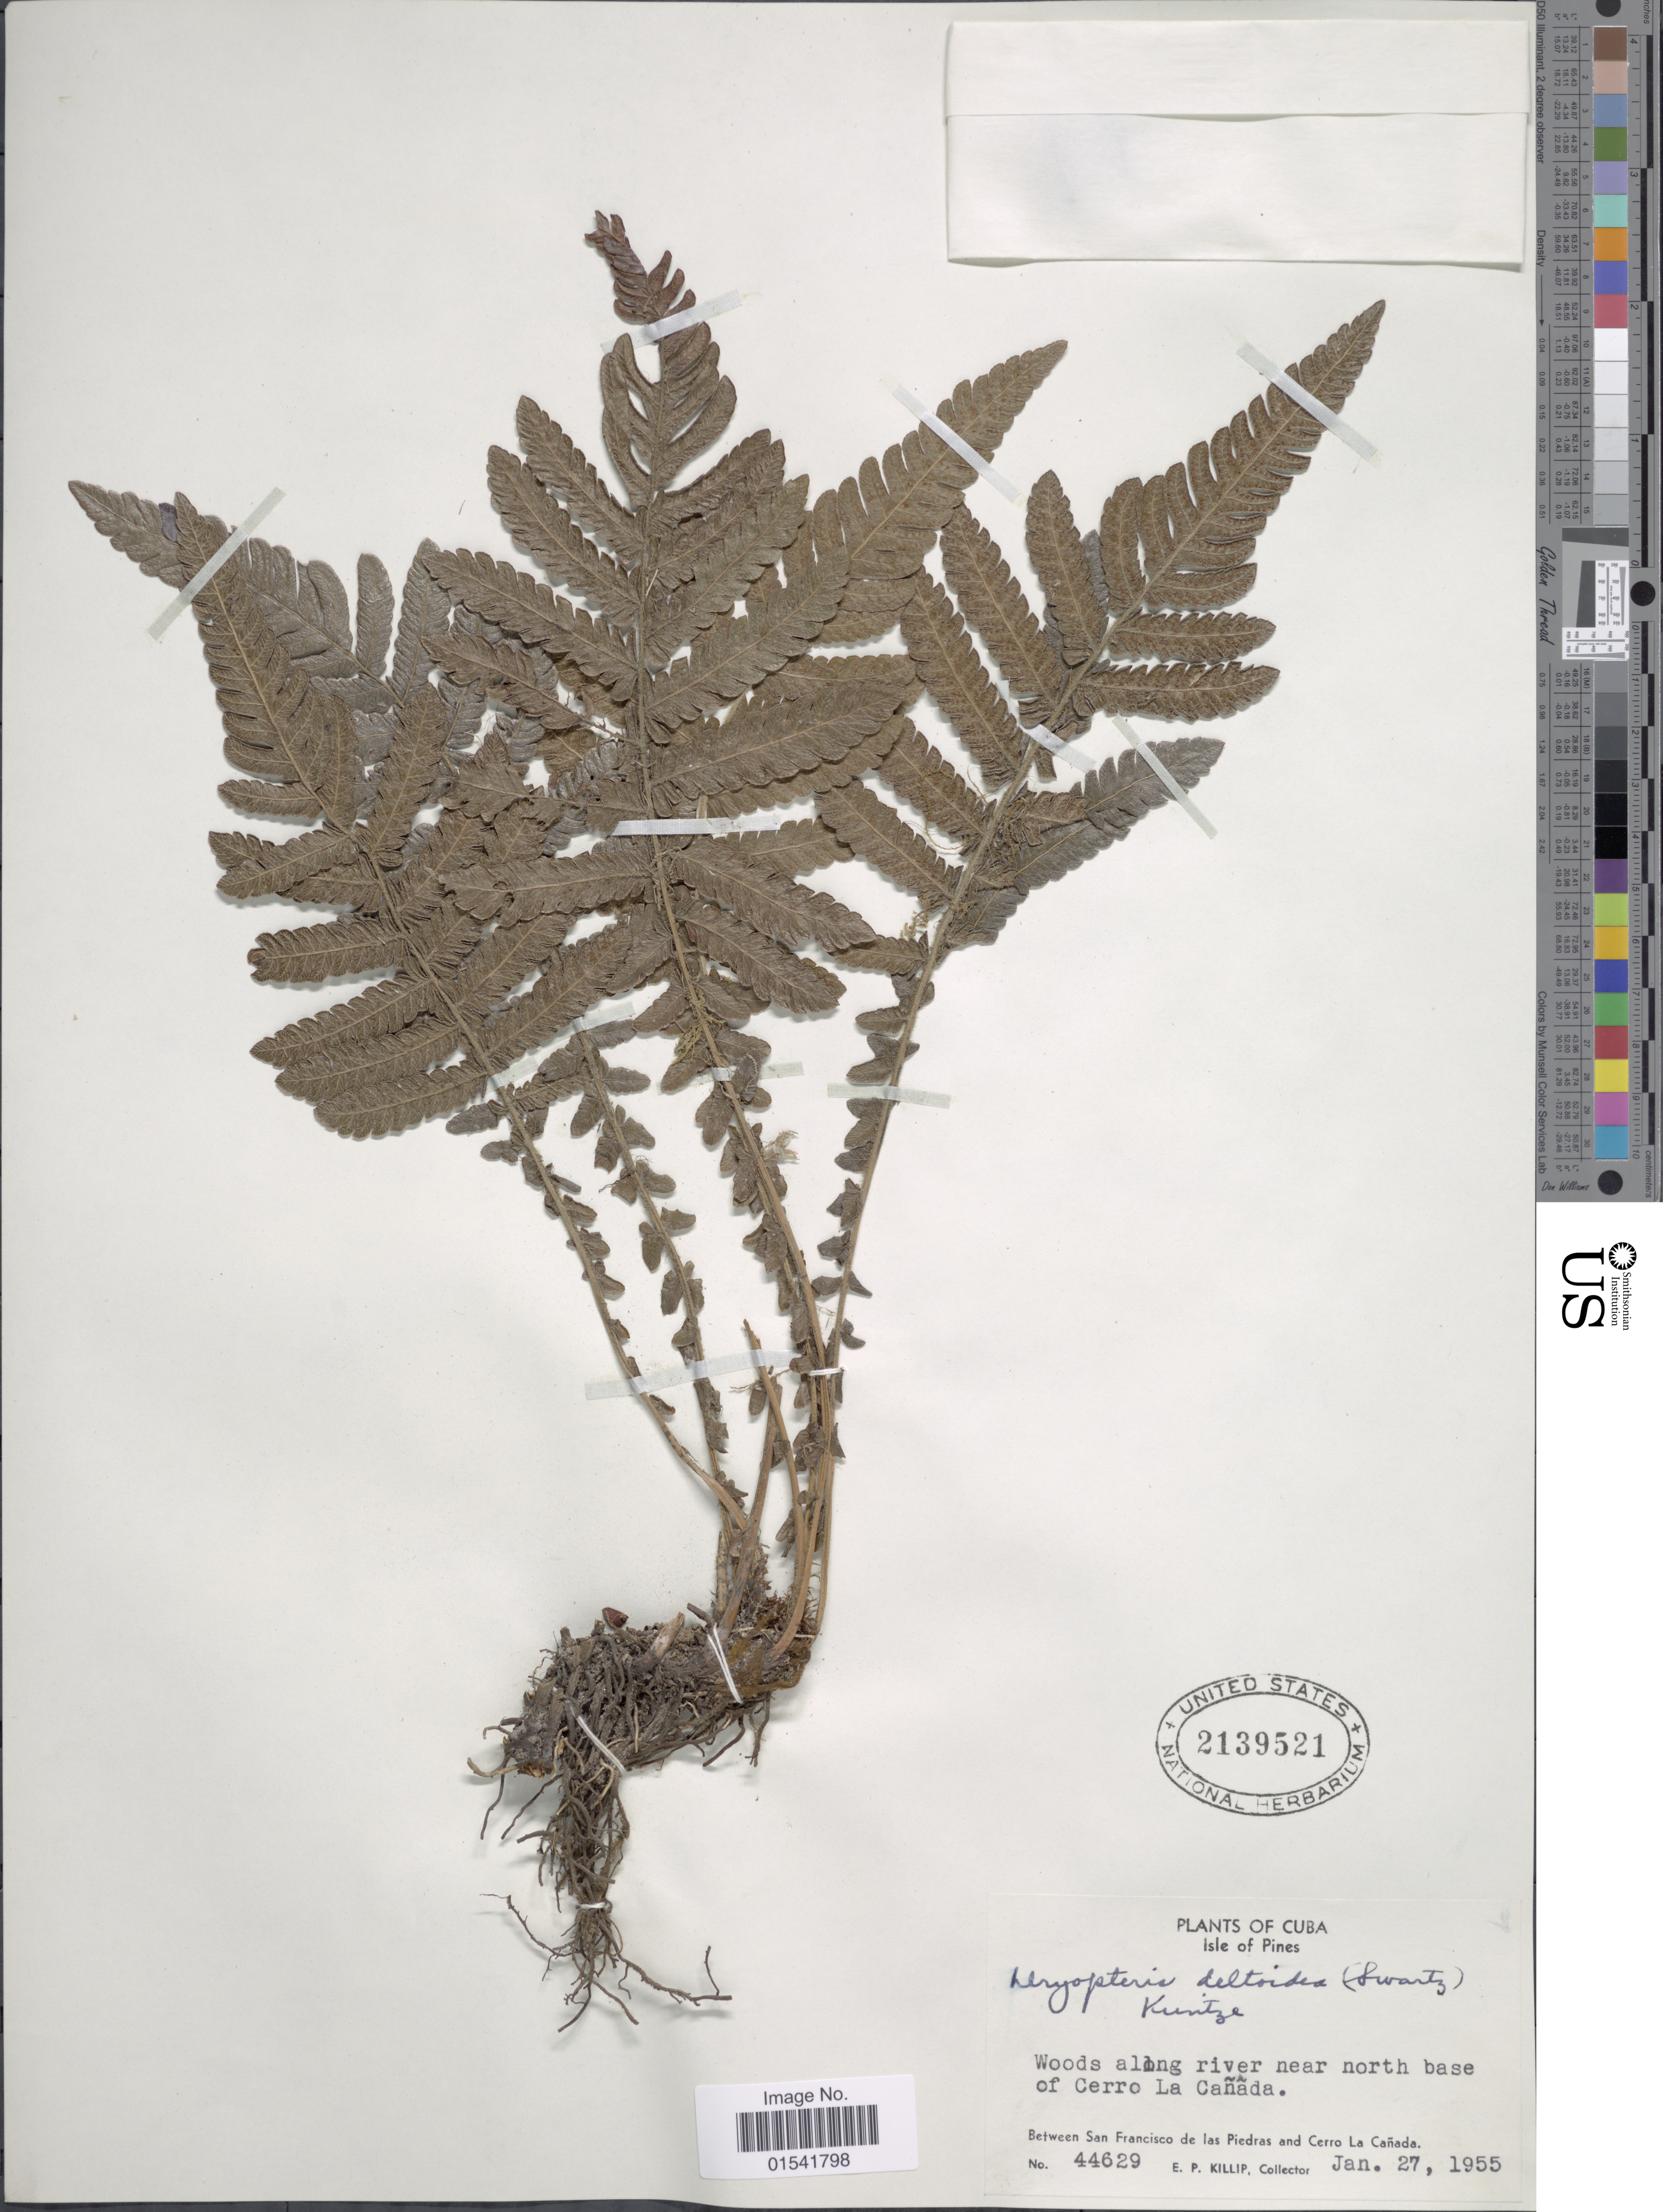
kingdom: Plantae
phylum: Tracheophyta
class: Polypodiopsida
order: Polypodiales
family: Thelypteridaceae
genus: Steiropteris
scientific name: Steiropteris deltoidea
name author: (Sw.) Pic. Serm.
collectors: E. P. Killip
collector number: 44629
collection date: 1955-01-27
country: Cuba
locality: Isle of Pines, Woods along river near north base of Cerro La Cañada, Between San Francisco de las Piedras and Cerro La Cañada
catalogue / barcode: US 2139521